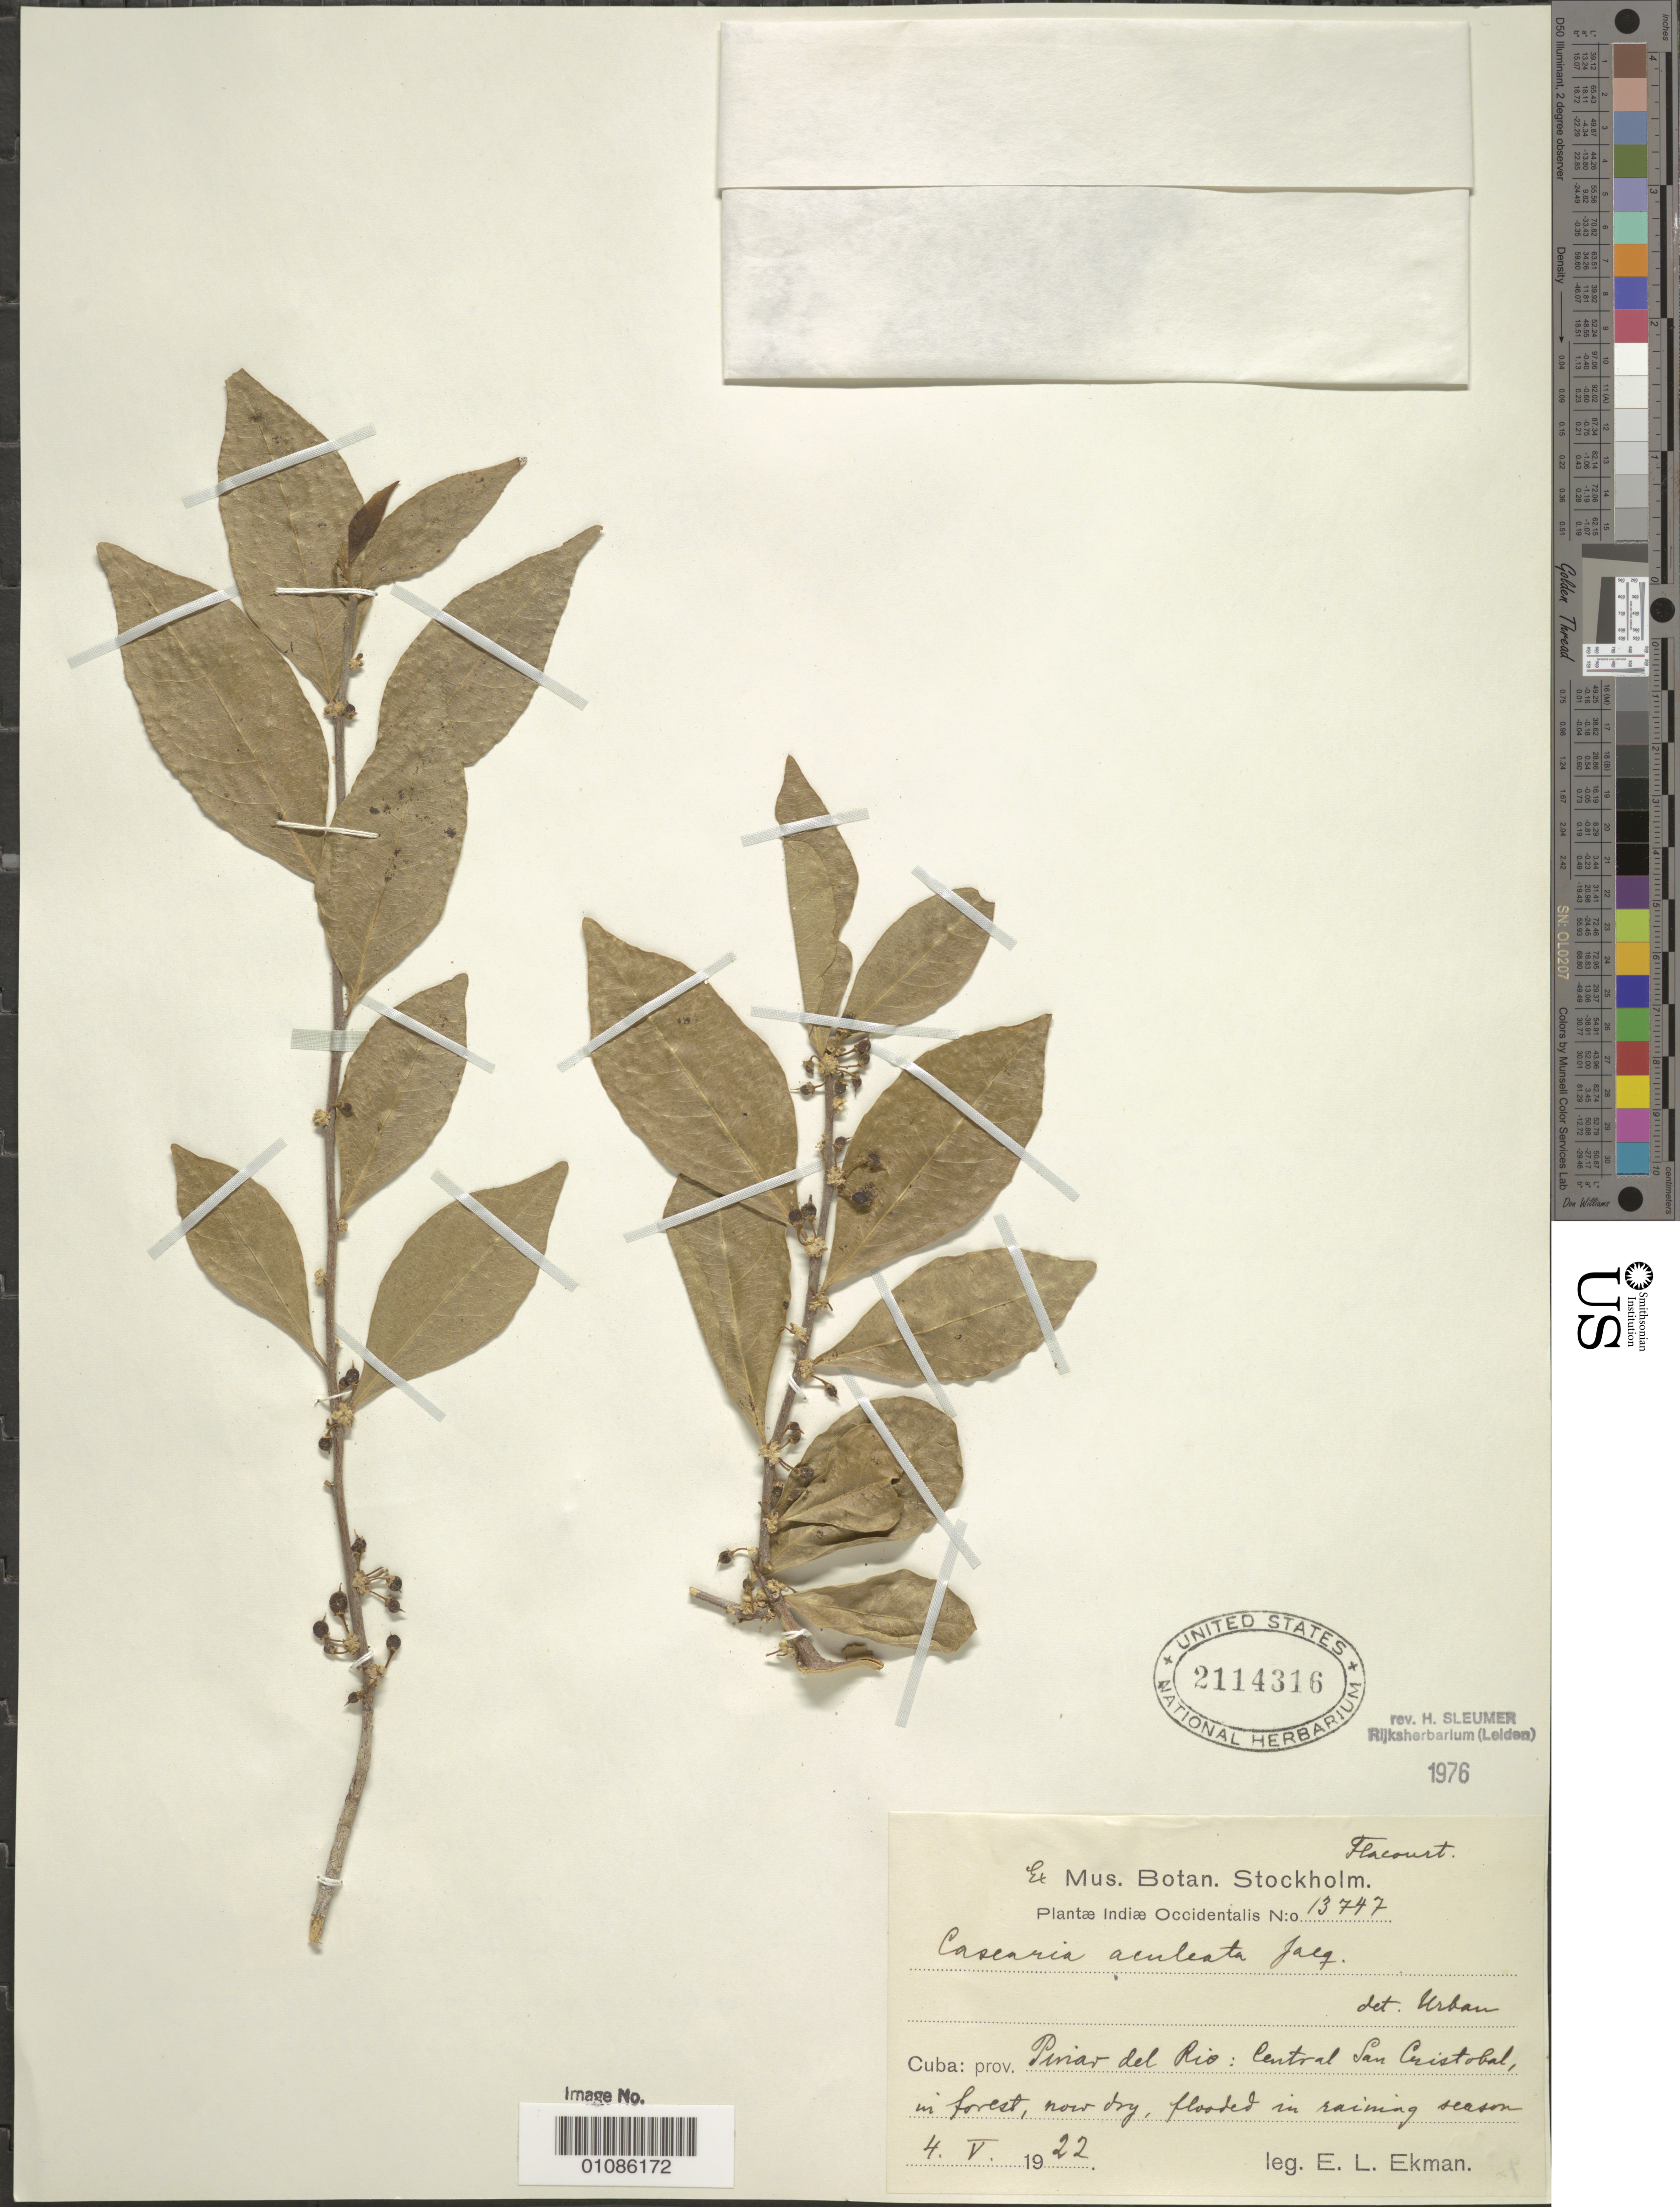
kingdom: Plantae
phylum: Tracheophyta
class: Magnoliopsida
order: Malpighiales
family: Salicaceae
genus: Casearia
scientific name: Casearia aculeata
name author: Jacq.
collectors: E. L. Ekman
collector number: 13742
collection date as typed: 02 Feb 1922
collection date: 1922-02-02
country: Cuba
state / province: Pinar del Rio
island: Cuba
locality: Pinar del Rio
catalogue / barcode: US 2114316